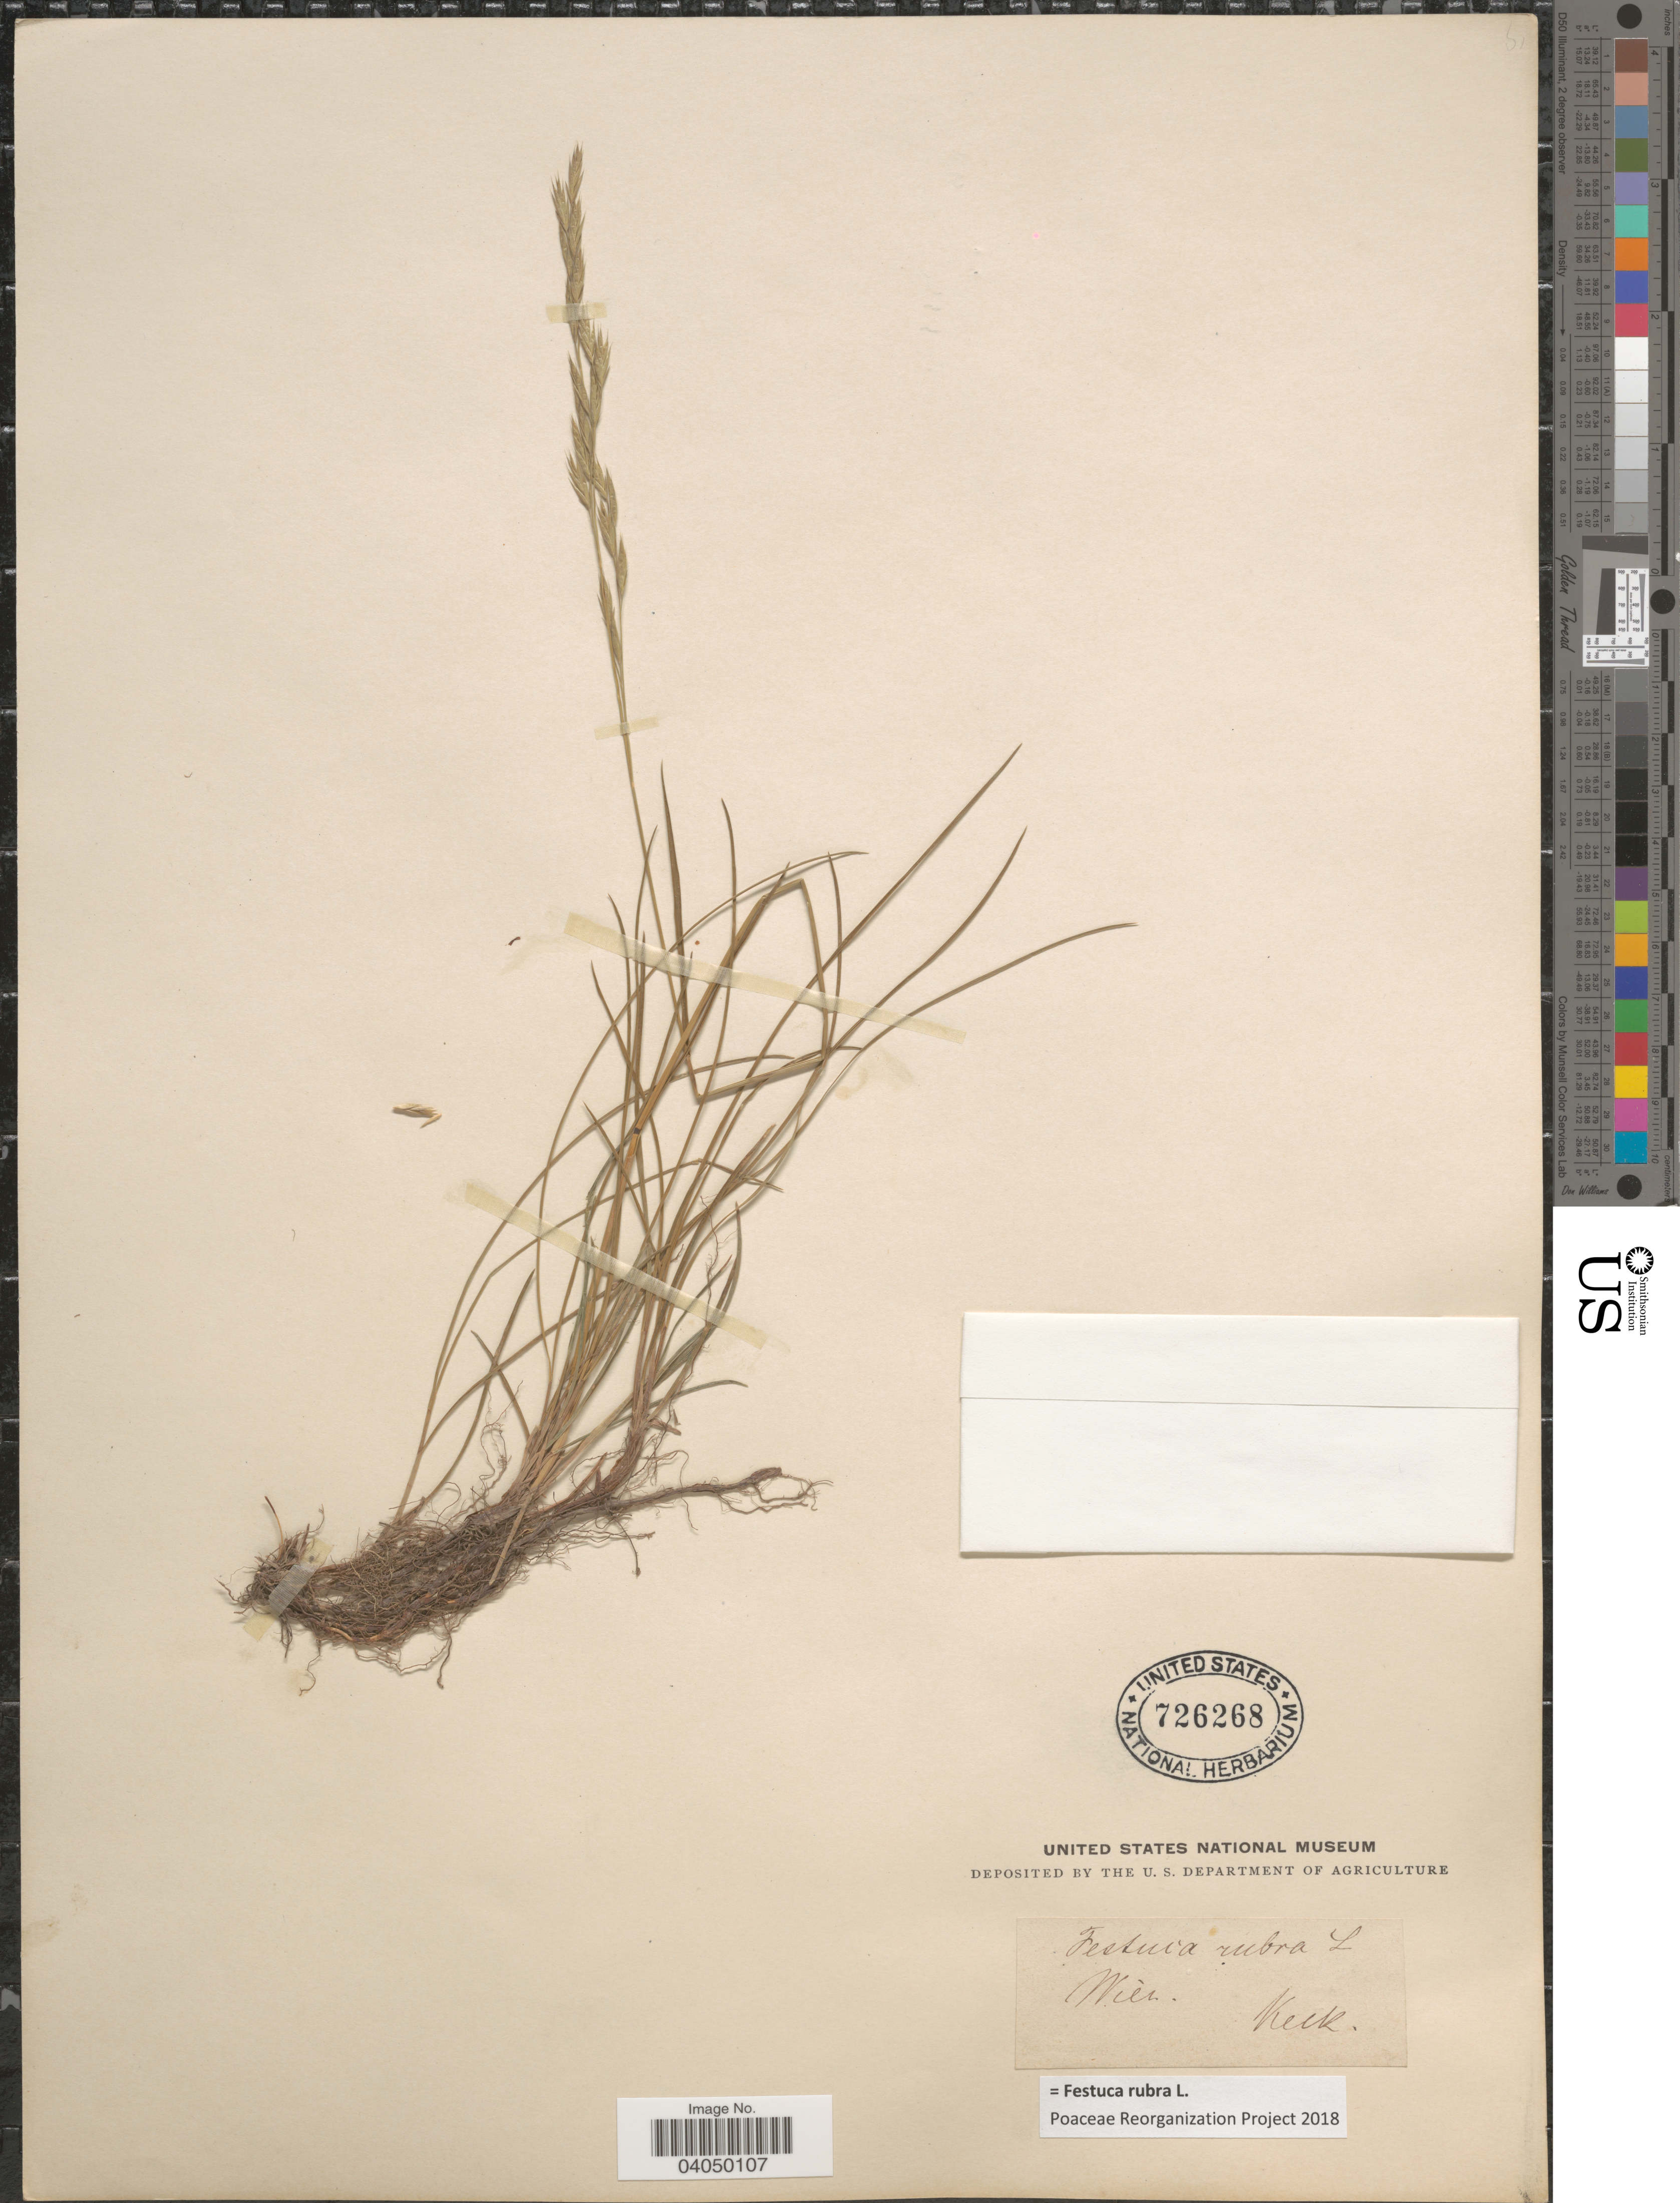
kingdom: Plantae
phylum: Tracheophyta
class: Liliopsida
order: Poales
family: Poaceae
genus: Festuca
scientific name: Festuca rubra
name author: L.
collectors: -- Keck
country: Austria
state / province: Wien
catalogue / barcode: US 726268